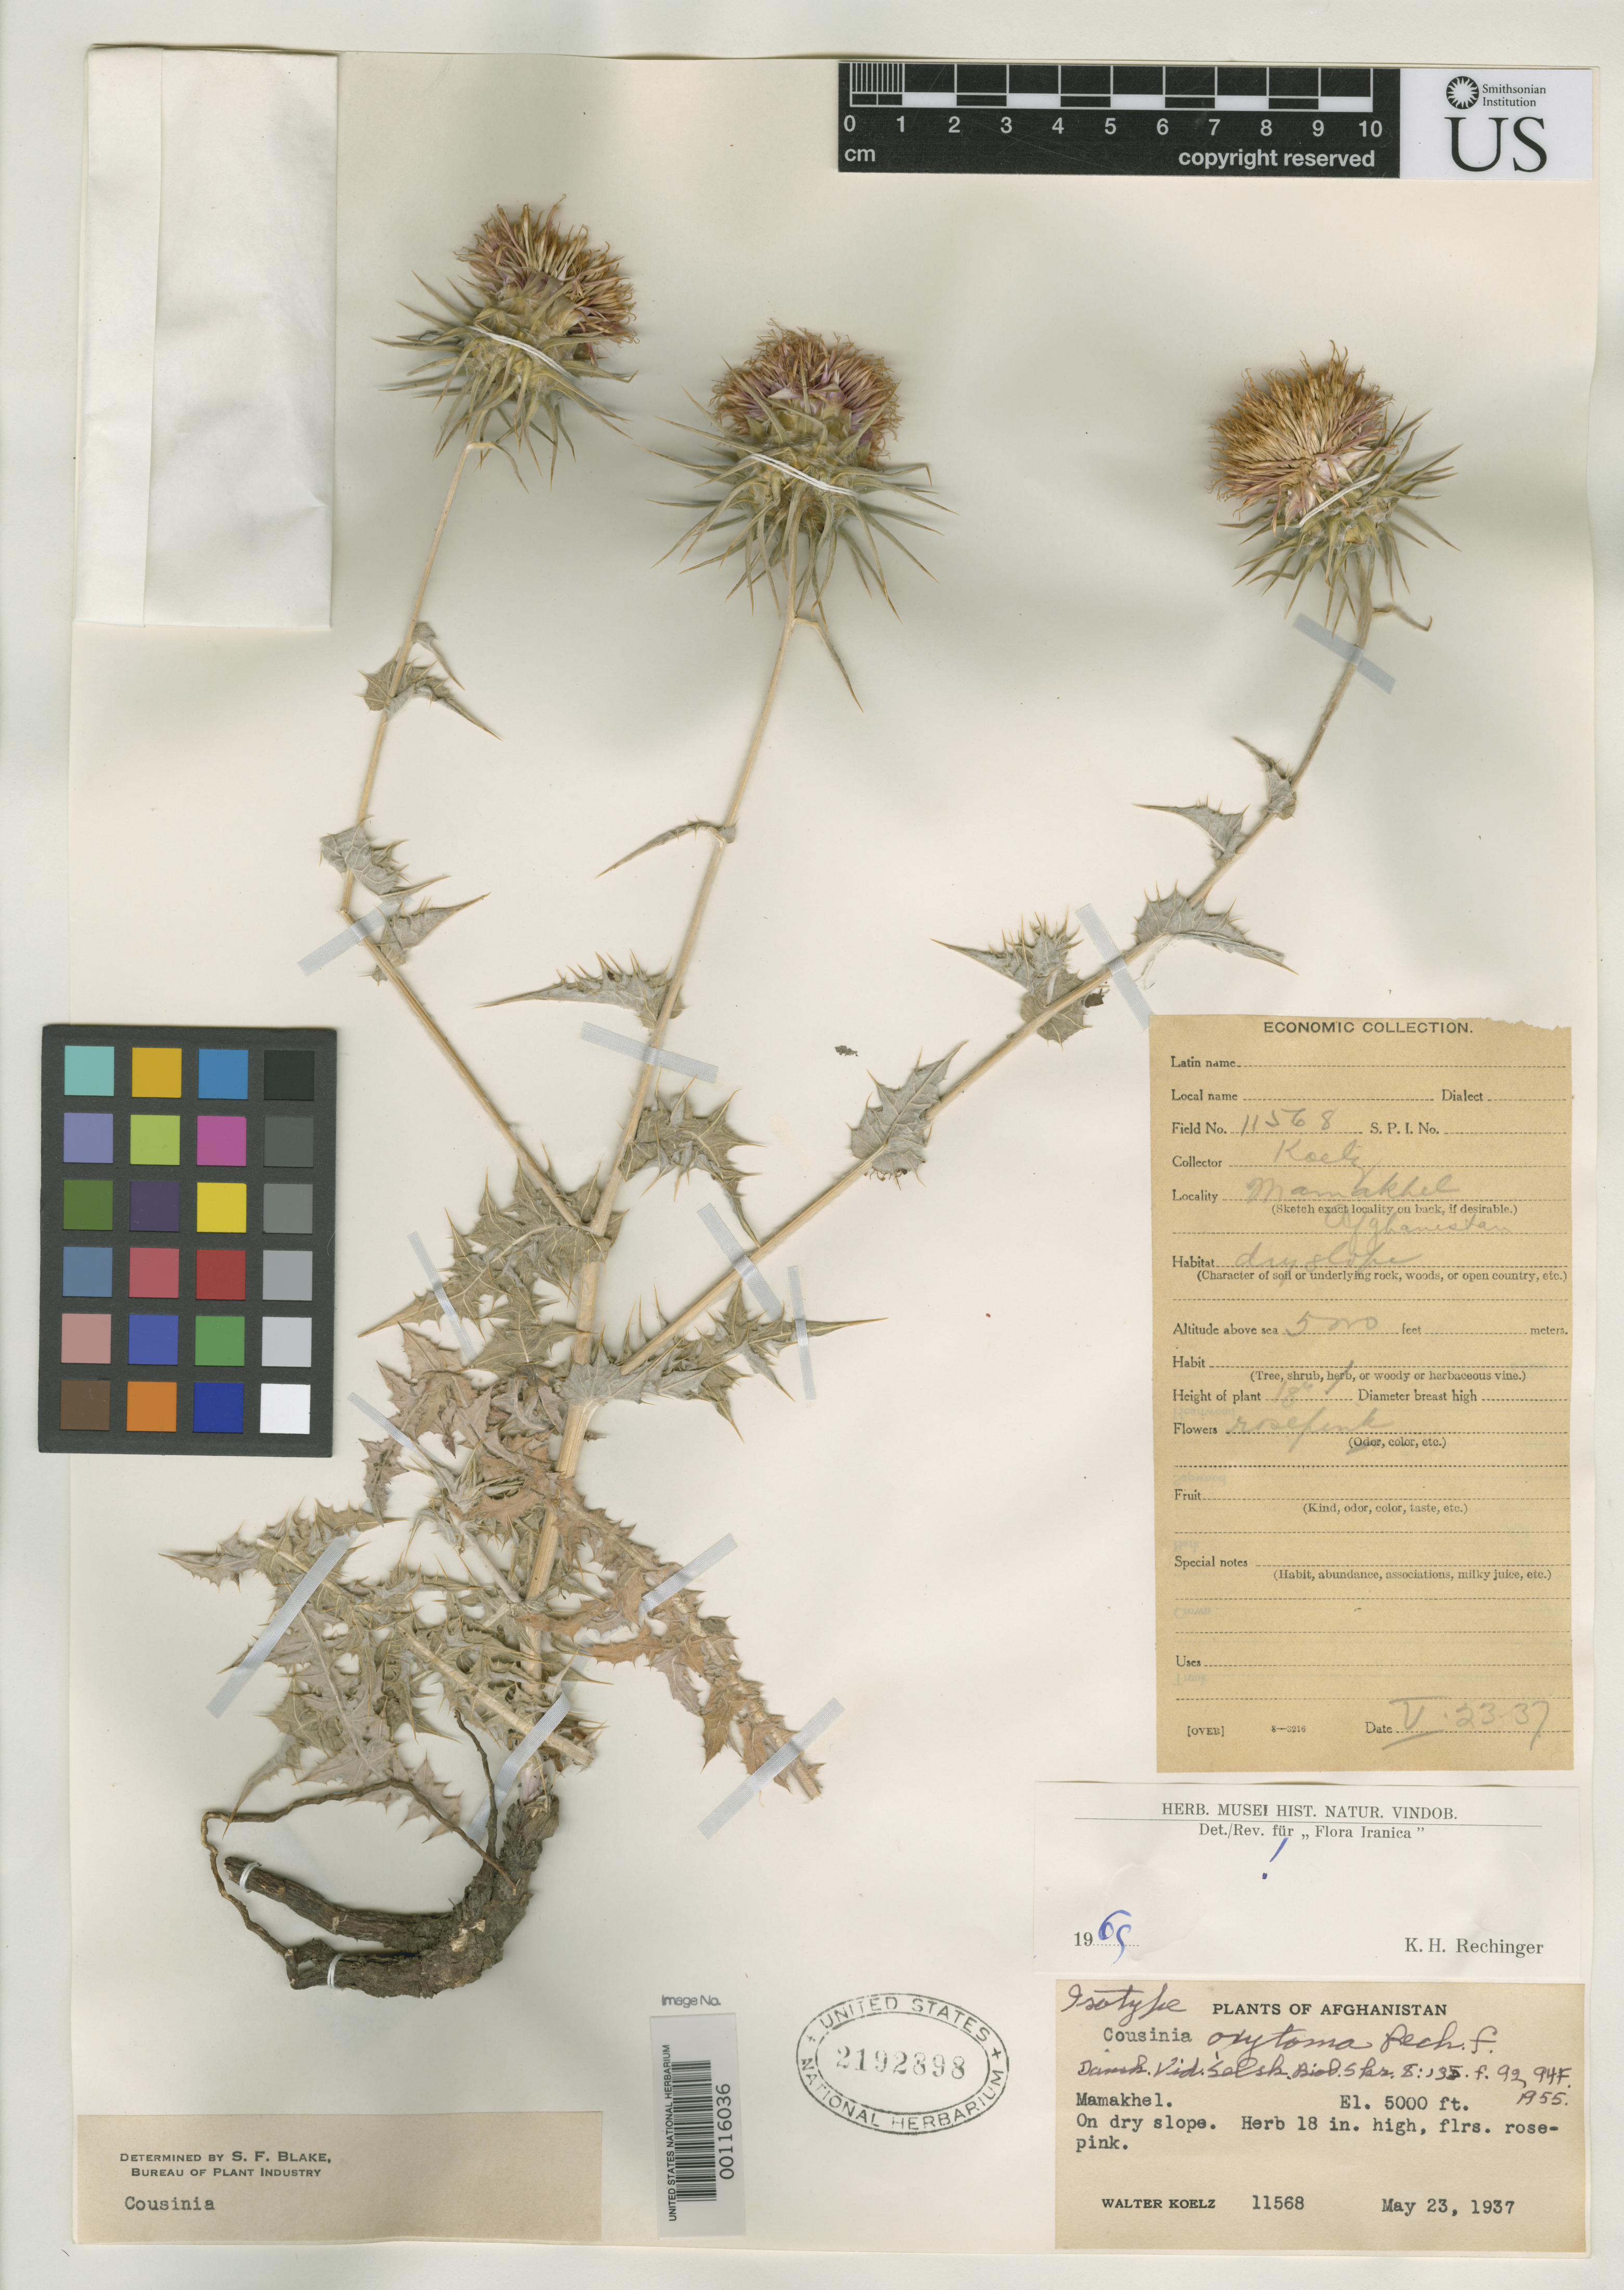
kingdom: Plantae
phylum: Tracheophyta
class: Magnoliopsida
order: Asterales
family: Asteraceae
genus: Cousinia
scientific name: Cousinia oxytoma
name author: Rech. f.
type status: Isotype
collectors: W. N. Koelz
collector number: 11568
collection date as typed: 23 May 1937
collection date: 1937-05-23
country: Afghanistan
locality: Mamakhel.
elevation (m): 1524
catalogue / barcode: US 2192898